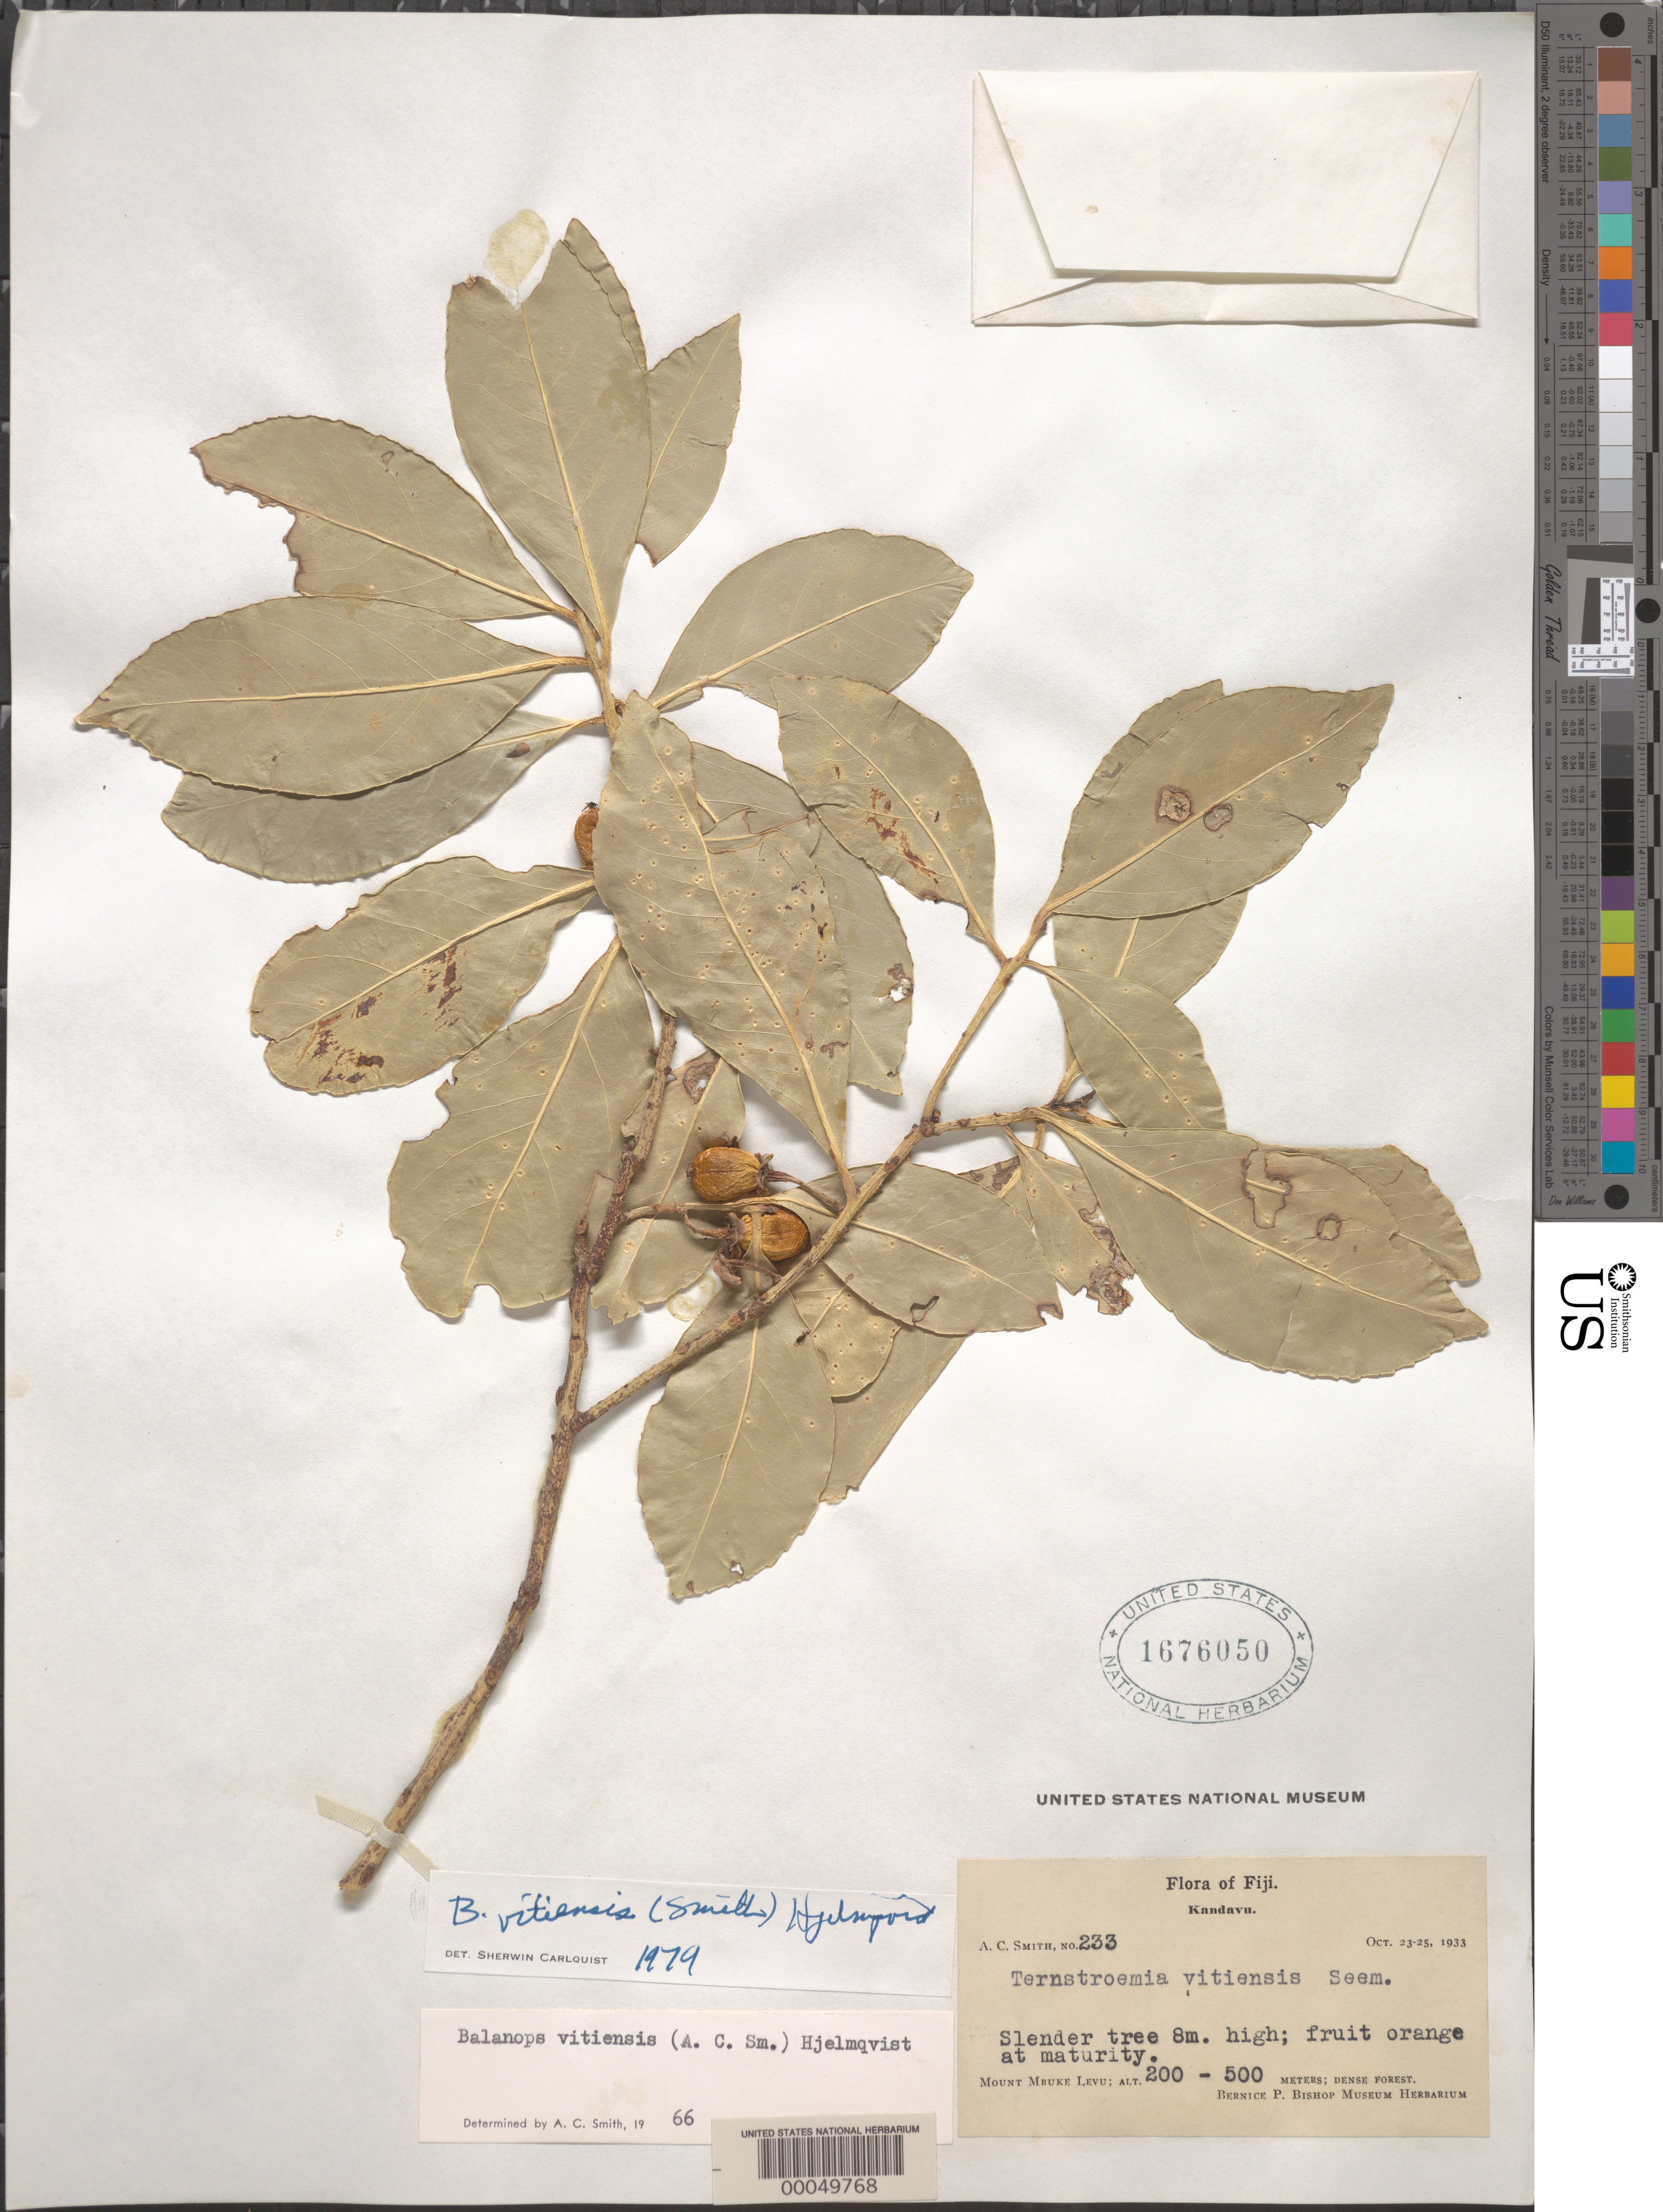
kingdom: Plantae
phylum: Tracheophyta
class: Magnoliopsida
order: Malpighiales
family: Balanopaceae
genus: Balanops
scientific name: Balanops vitiensis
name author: (A.C. Sm.) Hjelmq.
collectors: A. C. Smith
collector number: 233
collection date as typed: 23 Oct 1933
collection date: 1933-10-23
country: Fiji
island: Kadavu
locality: Mt. mbuke levu, in dense forest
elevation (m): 200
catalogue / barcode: US 1676050